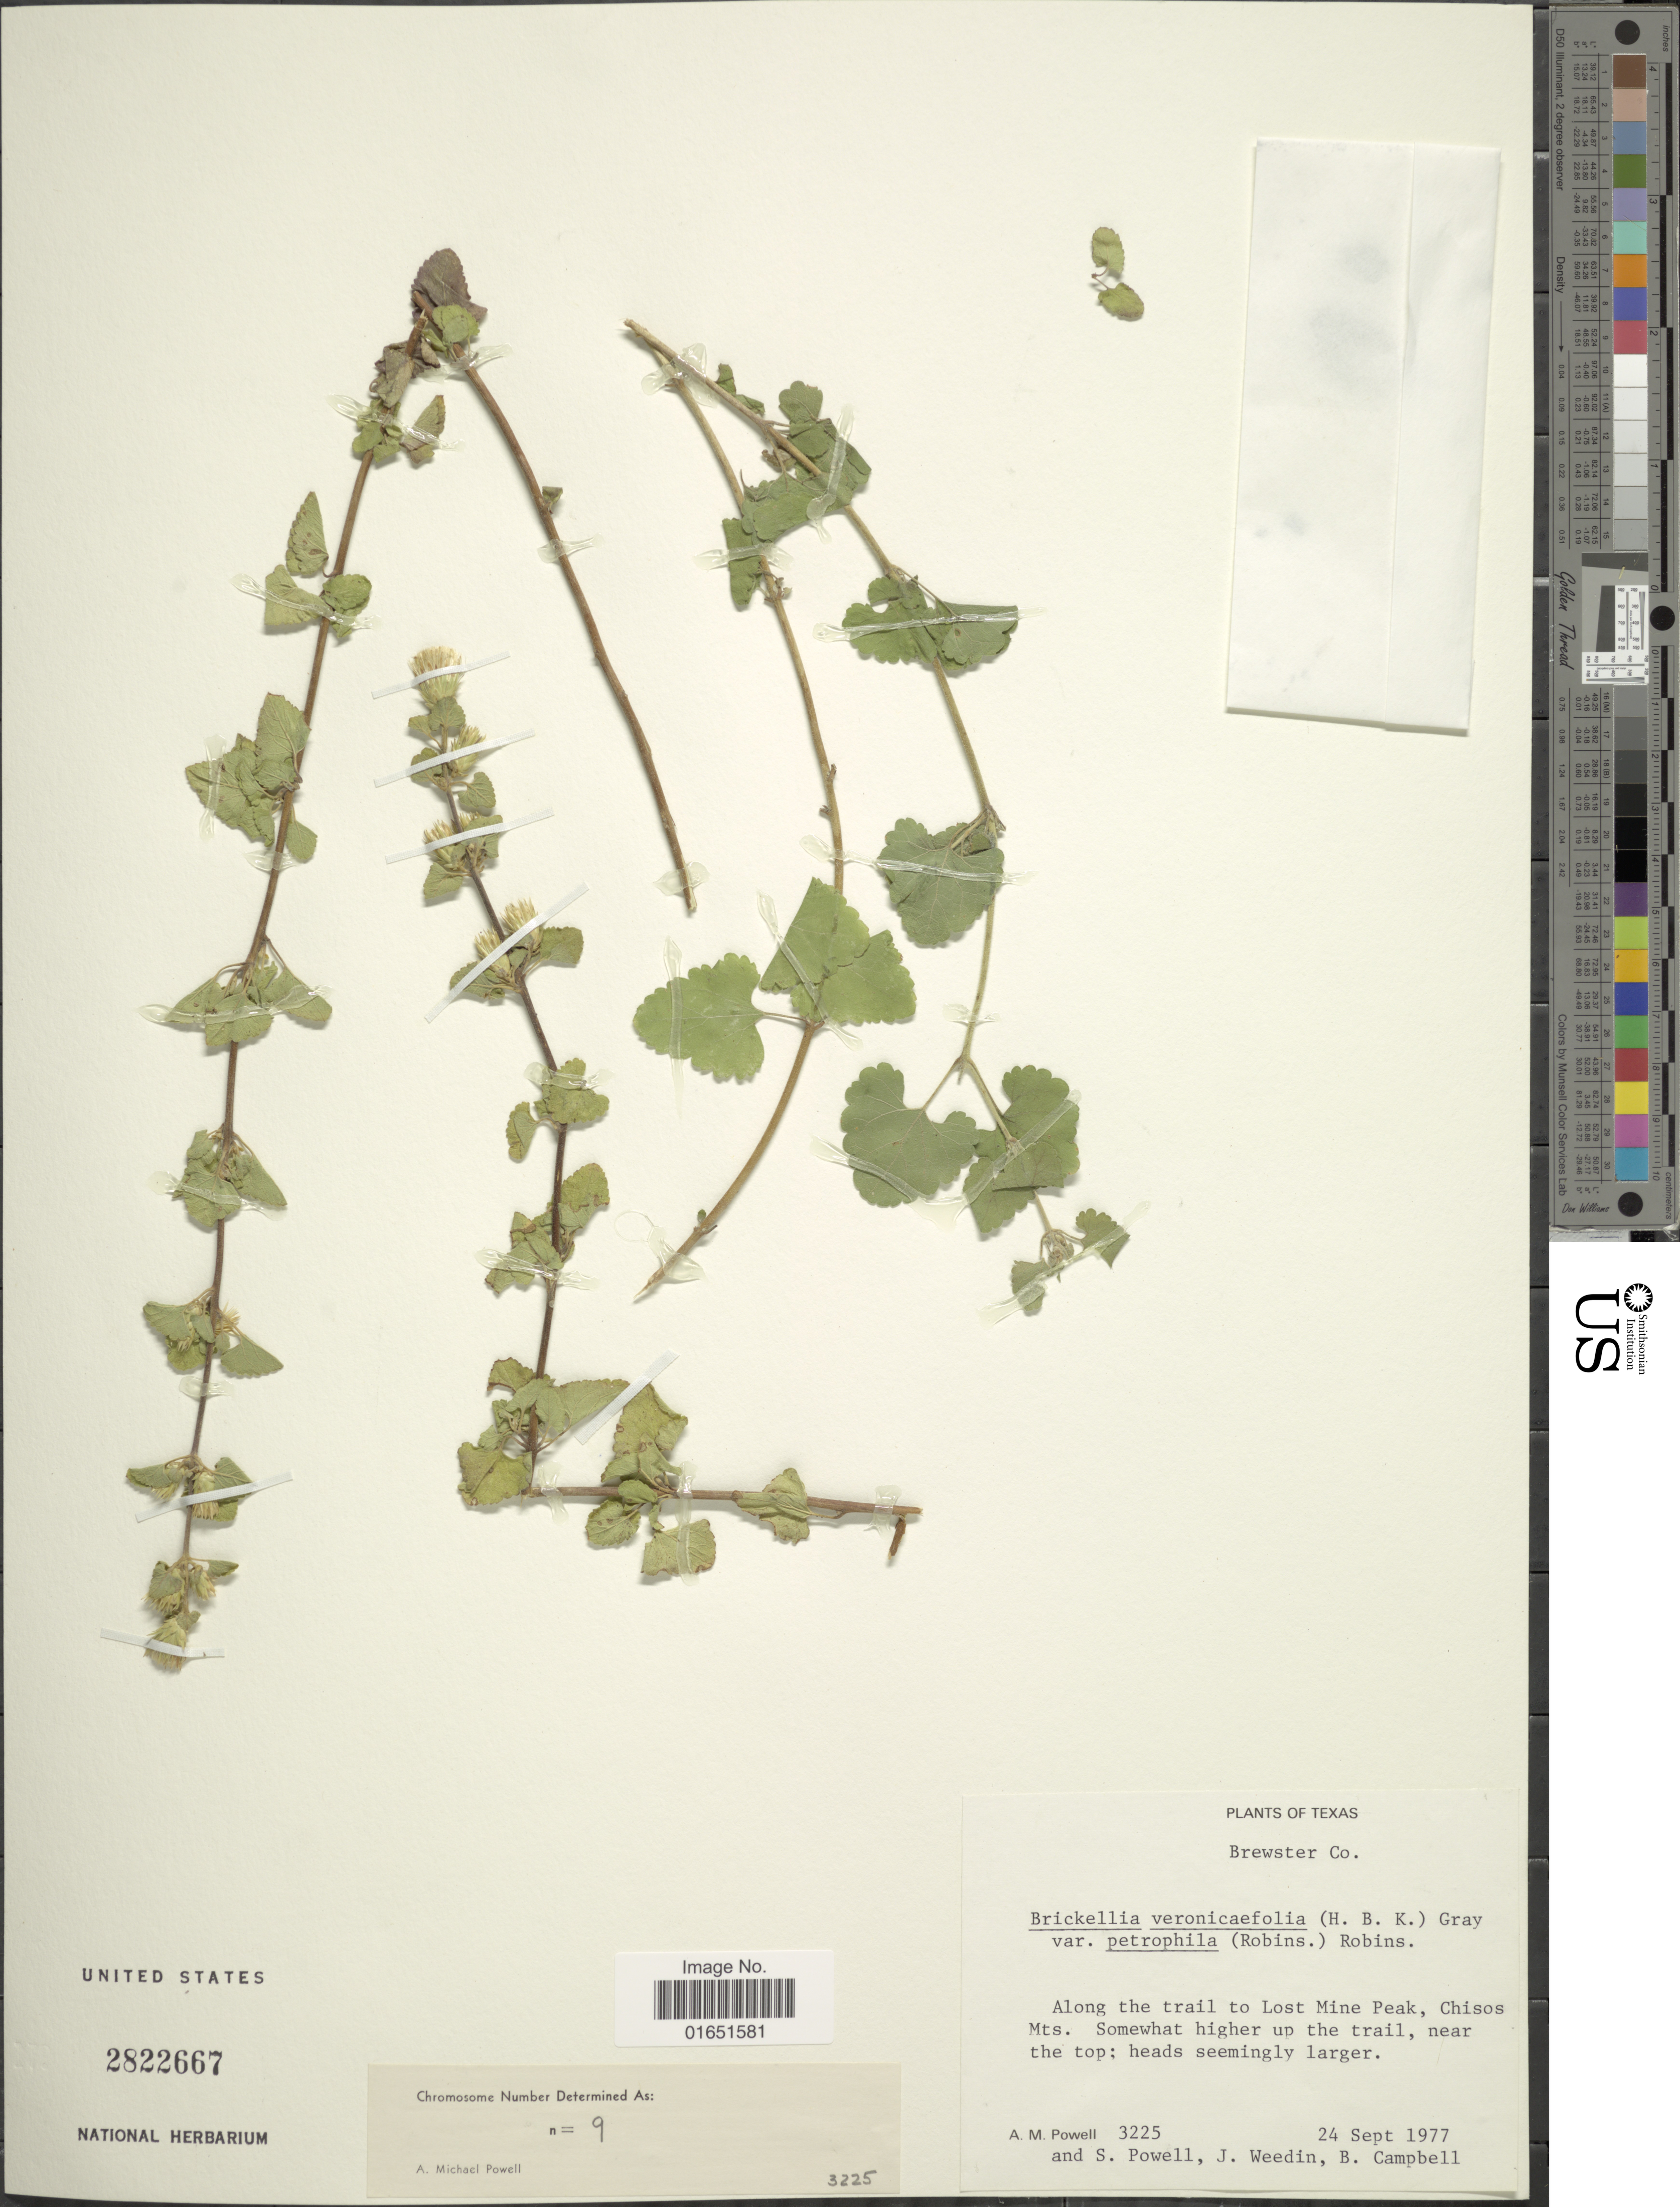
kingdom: Plantae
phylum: Tracheophyta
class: Magnoliopsida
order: Asterales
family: Asteraceae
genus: Brickellia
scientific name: Brickellia veronicaefolia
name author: (Kunth) A. Gray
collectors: A. M. Powell, S. Powell, J. Weedin & B. Campbell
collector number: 3225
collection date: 1977-09-24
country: United States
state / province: Texas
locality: Brewster Co, Along the trail to Lost Mine Peak, Chisos Mts. Somwhat higher up the trail, near the top;heads seemingly larger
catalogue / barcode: US 2822667